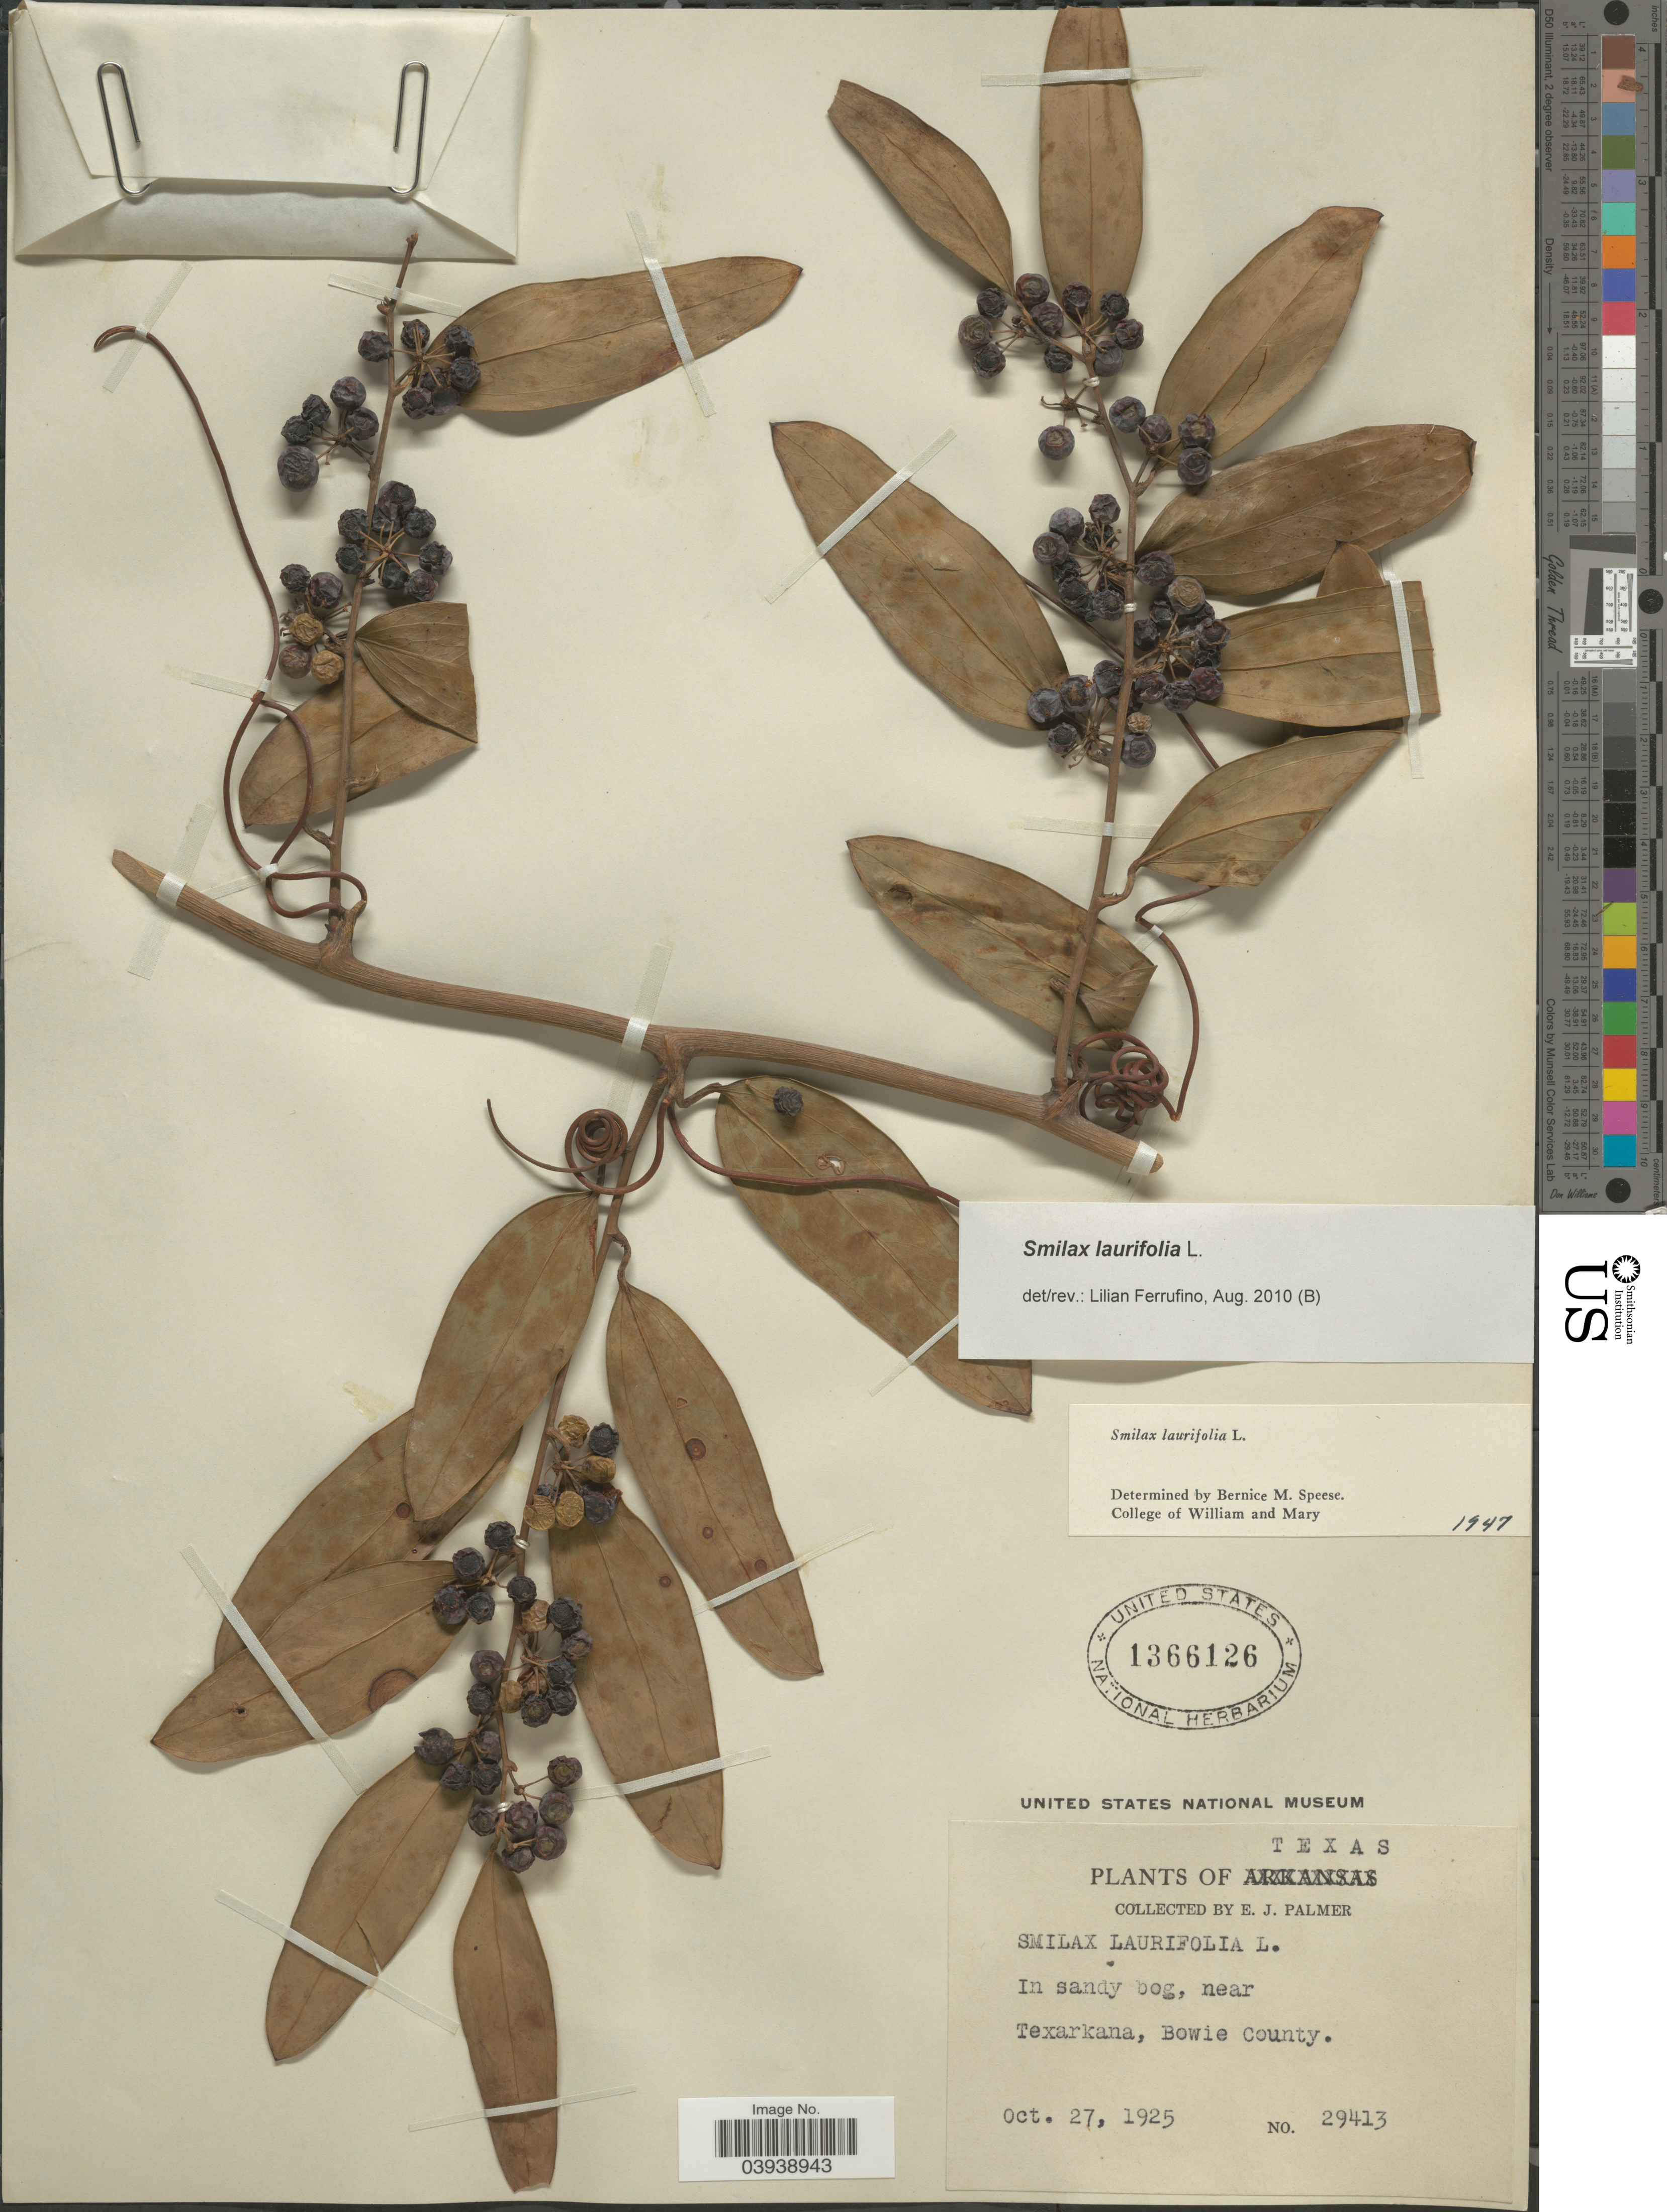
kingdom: Plantae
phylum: Tracheophyta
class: Liliopsida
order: Liliales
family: Smilacaceae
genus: Smilax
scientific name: Smilax laurifolia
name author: L.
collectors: E. J. Palmer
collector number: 29413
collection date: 1925-10-27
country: United States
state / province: Texas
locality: In sandy bog, near Texarkana, Bowie County.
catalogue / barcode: US 1366126